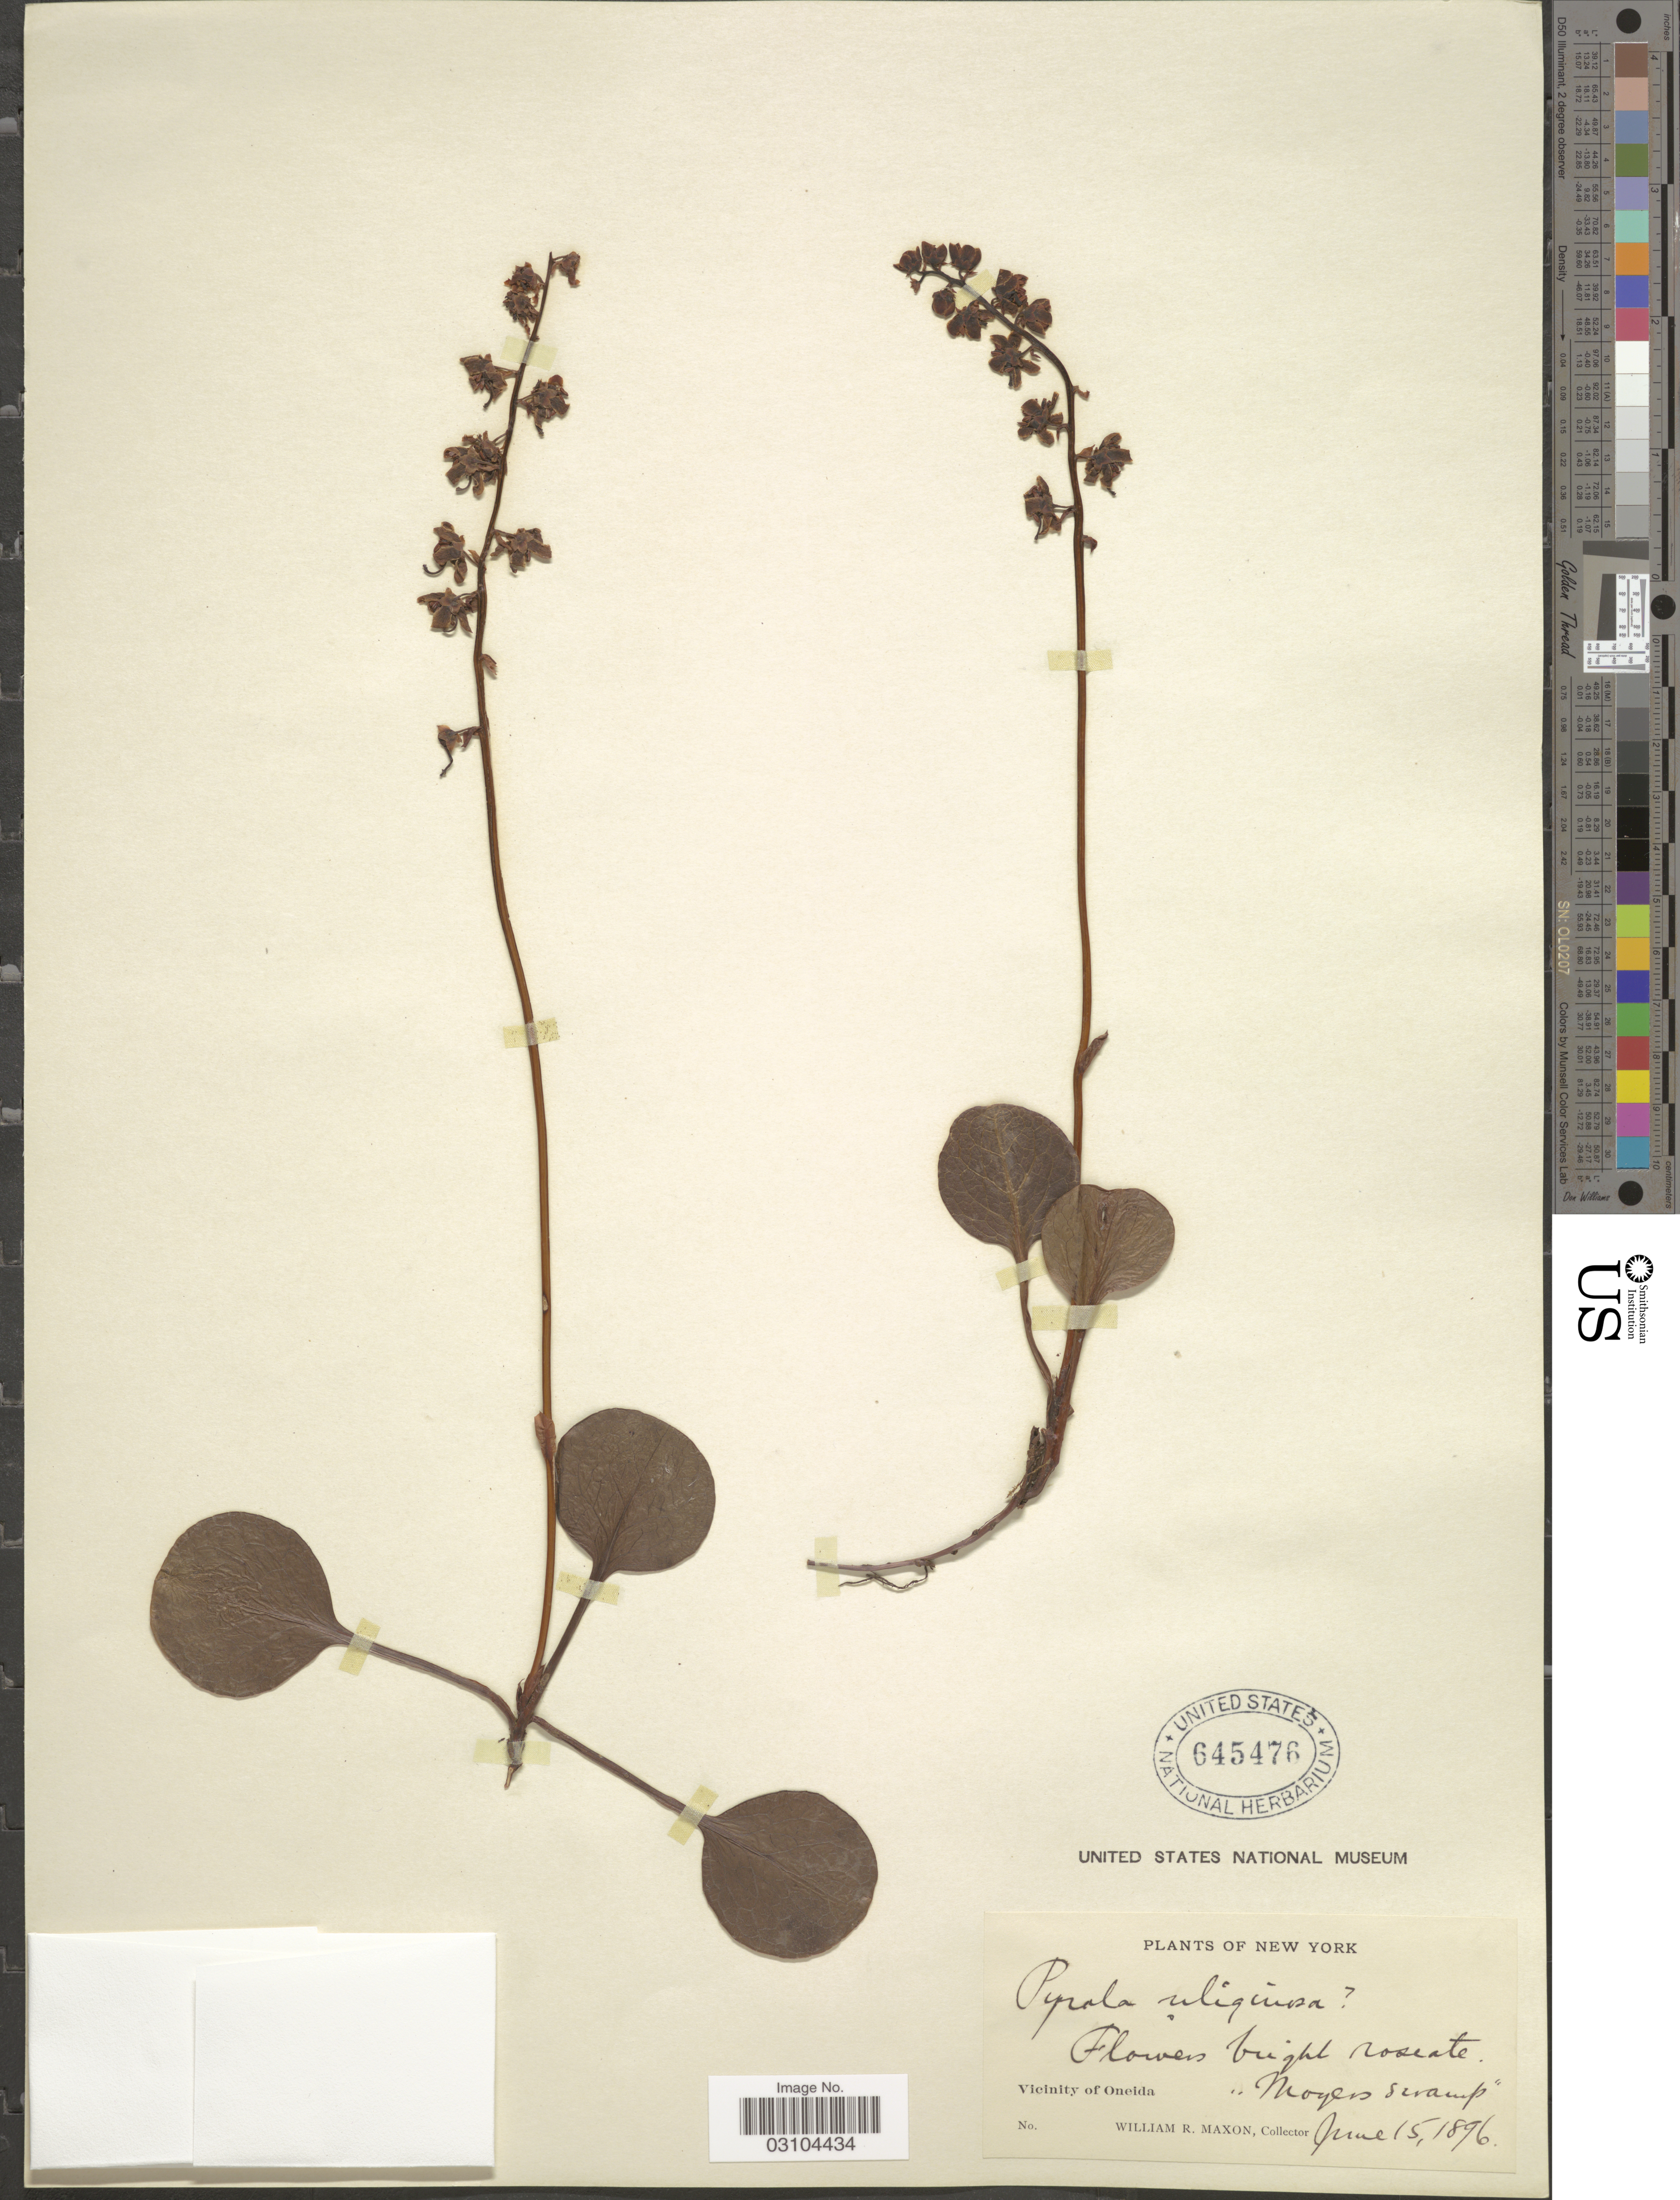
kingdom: Plantae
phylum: Tracheophyta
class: Magnoliopsida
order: Ericales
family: Ericaceae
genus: Pyrola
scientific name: Pyrola uliginosa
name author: Torr. & A. Gray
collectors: W. R. Maxon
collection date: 1896-06-15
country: United States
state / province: New York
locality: Vicinity of Oneida, Moyers Swamp.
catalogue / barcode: US 645476